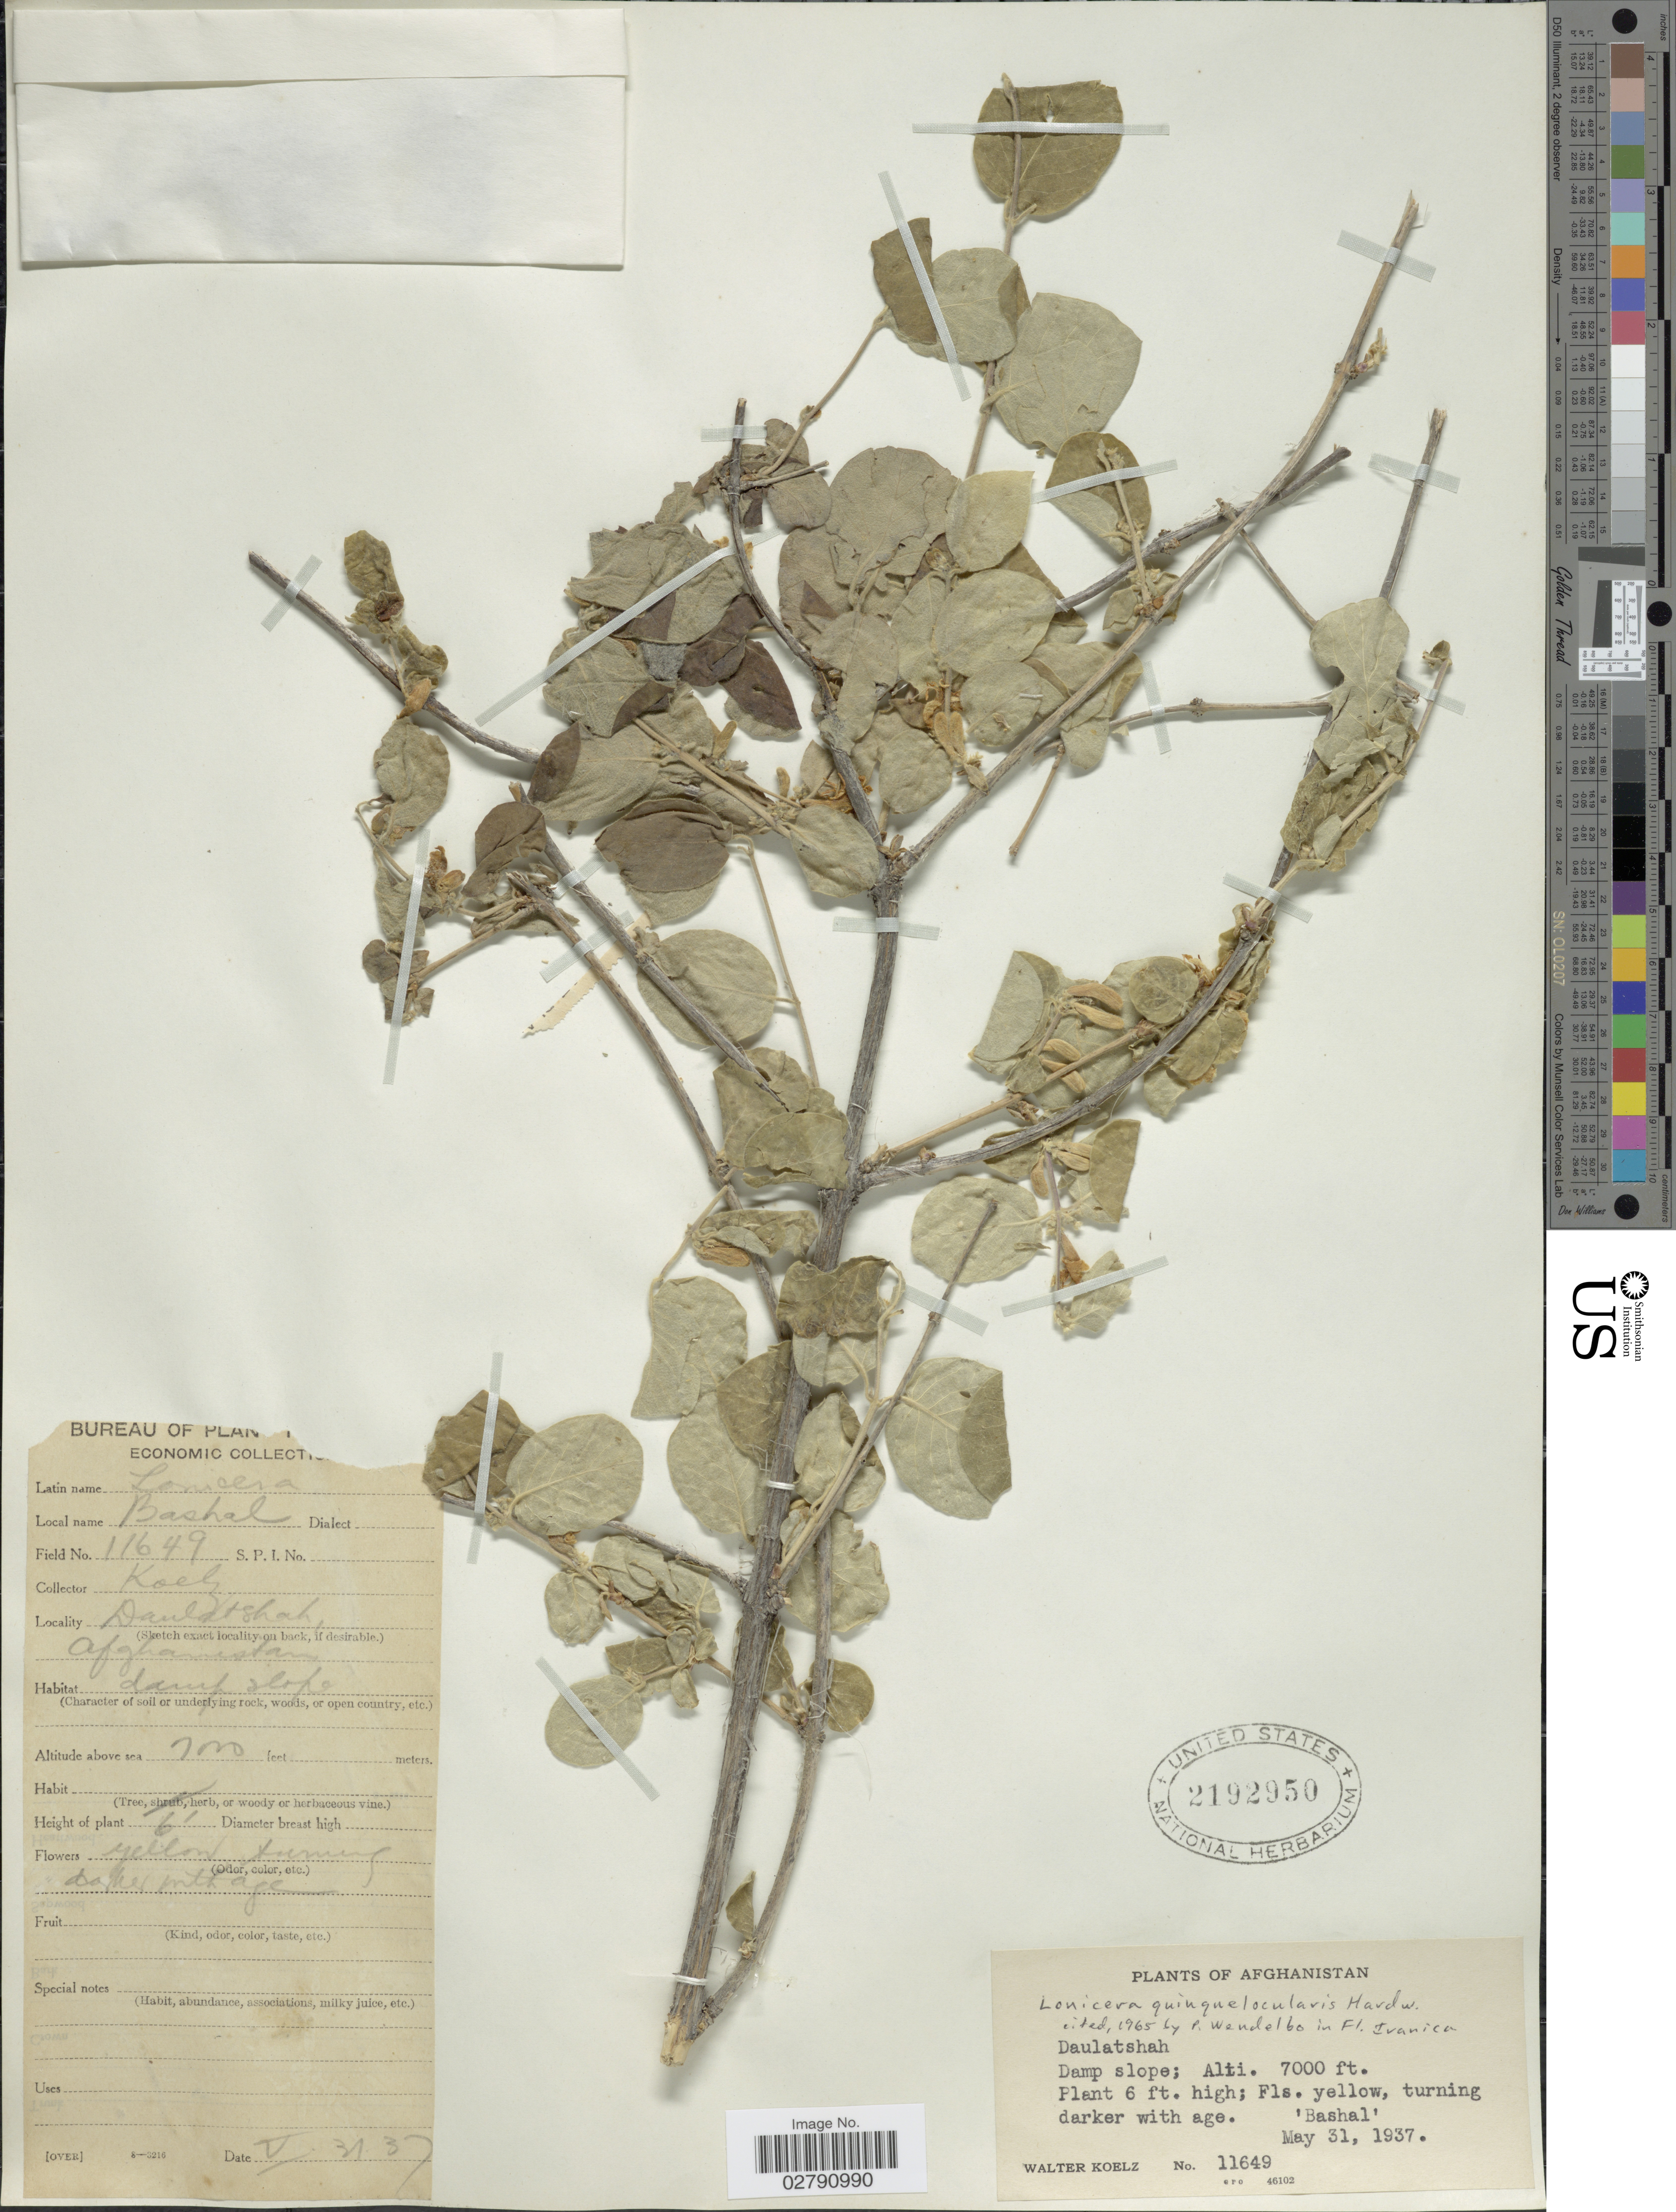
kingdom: Plantae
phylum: Tracheophyta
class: Magnoliopsida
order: Dipsacales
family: Caprifoliaceae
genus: Lonicera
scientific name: Lonicera quinquelocularis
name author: Hardw.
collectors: W. N. Koelz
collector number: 11649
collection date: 1937-05-31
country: Afghanistan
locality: Daulatsah.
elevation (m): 2134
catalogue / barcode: US 2192950